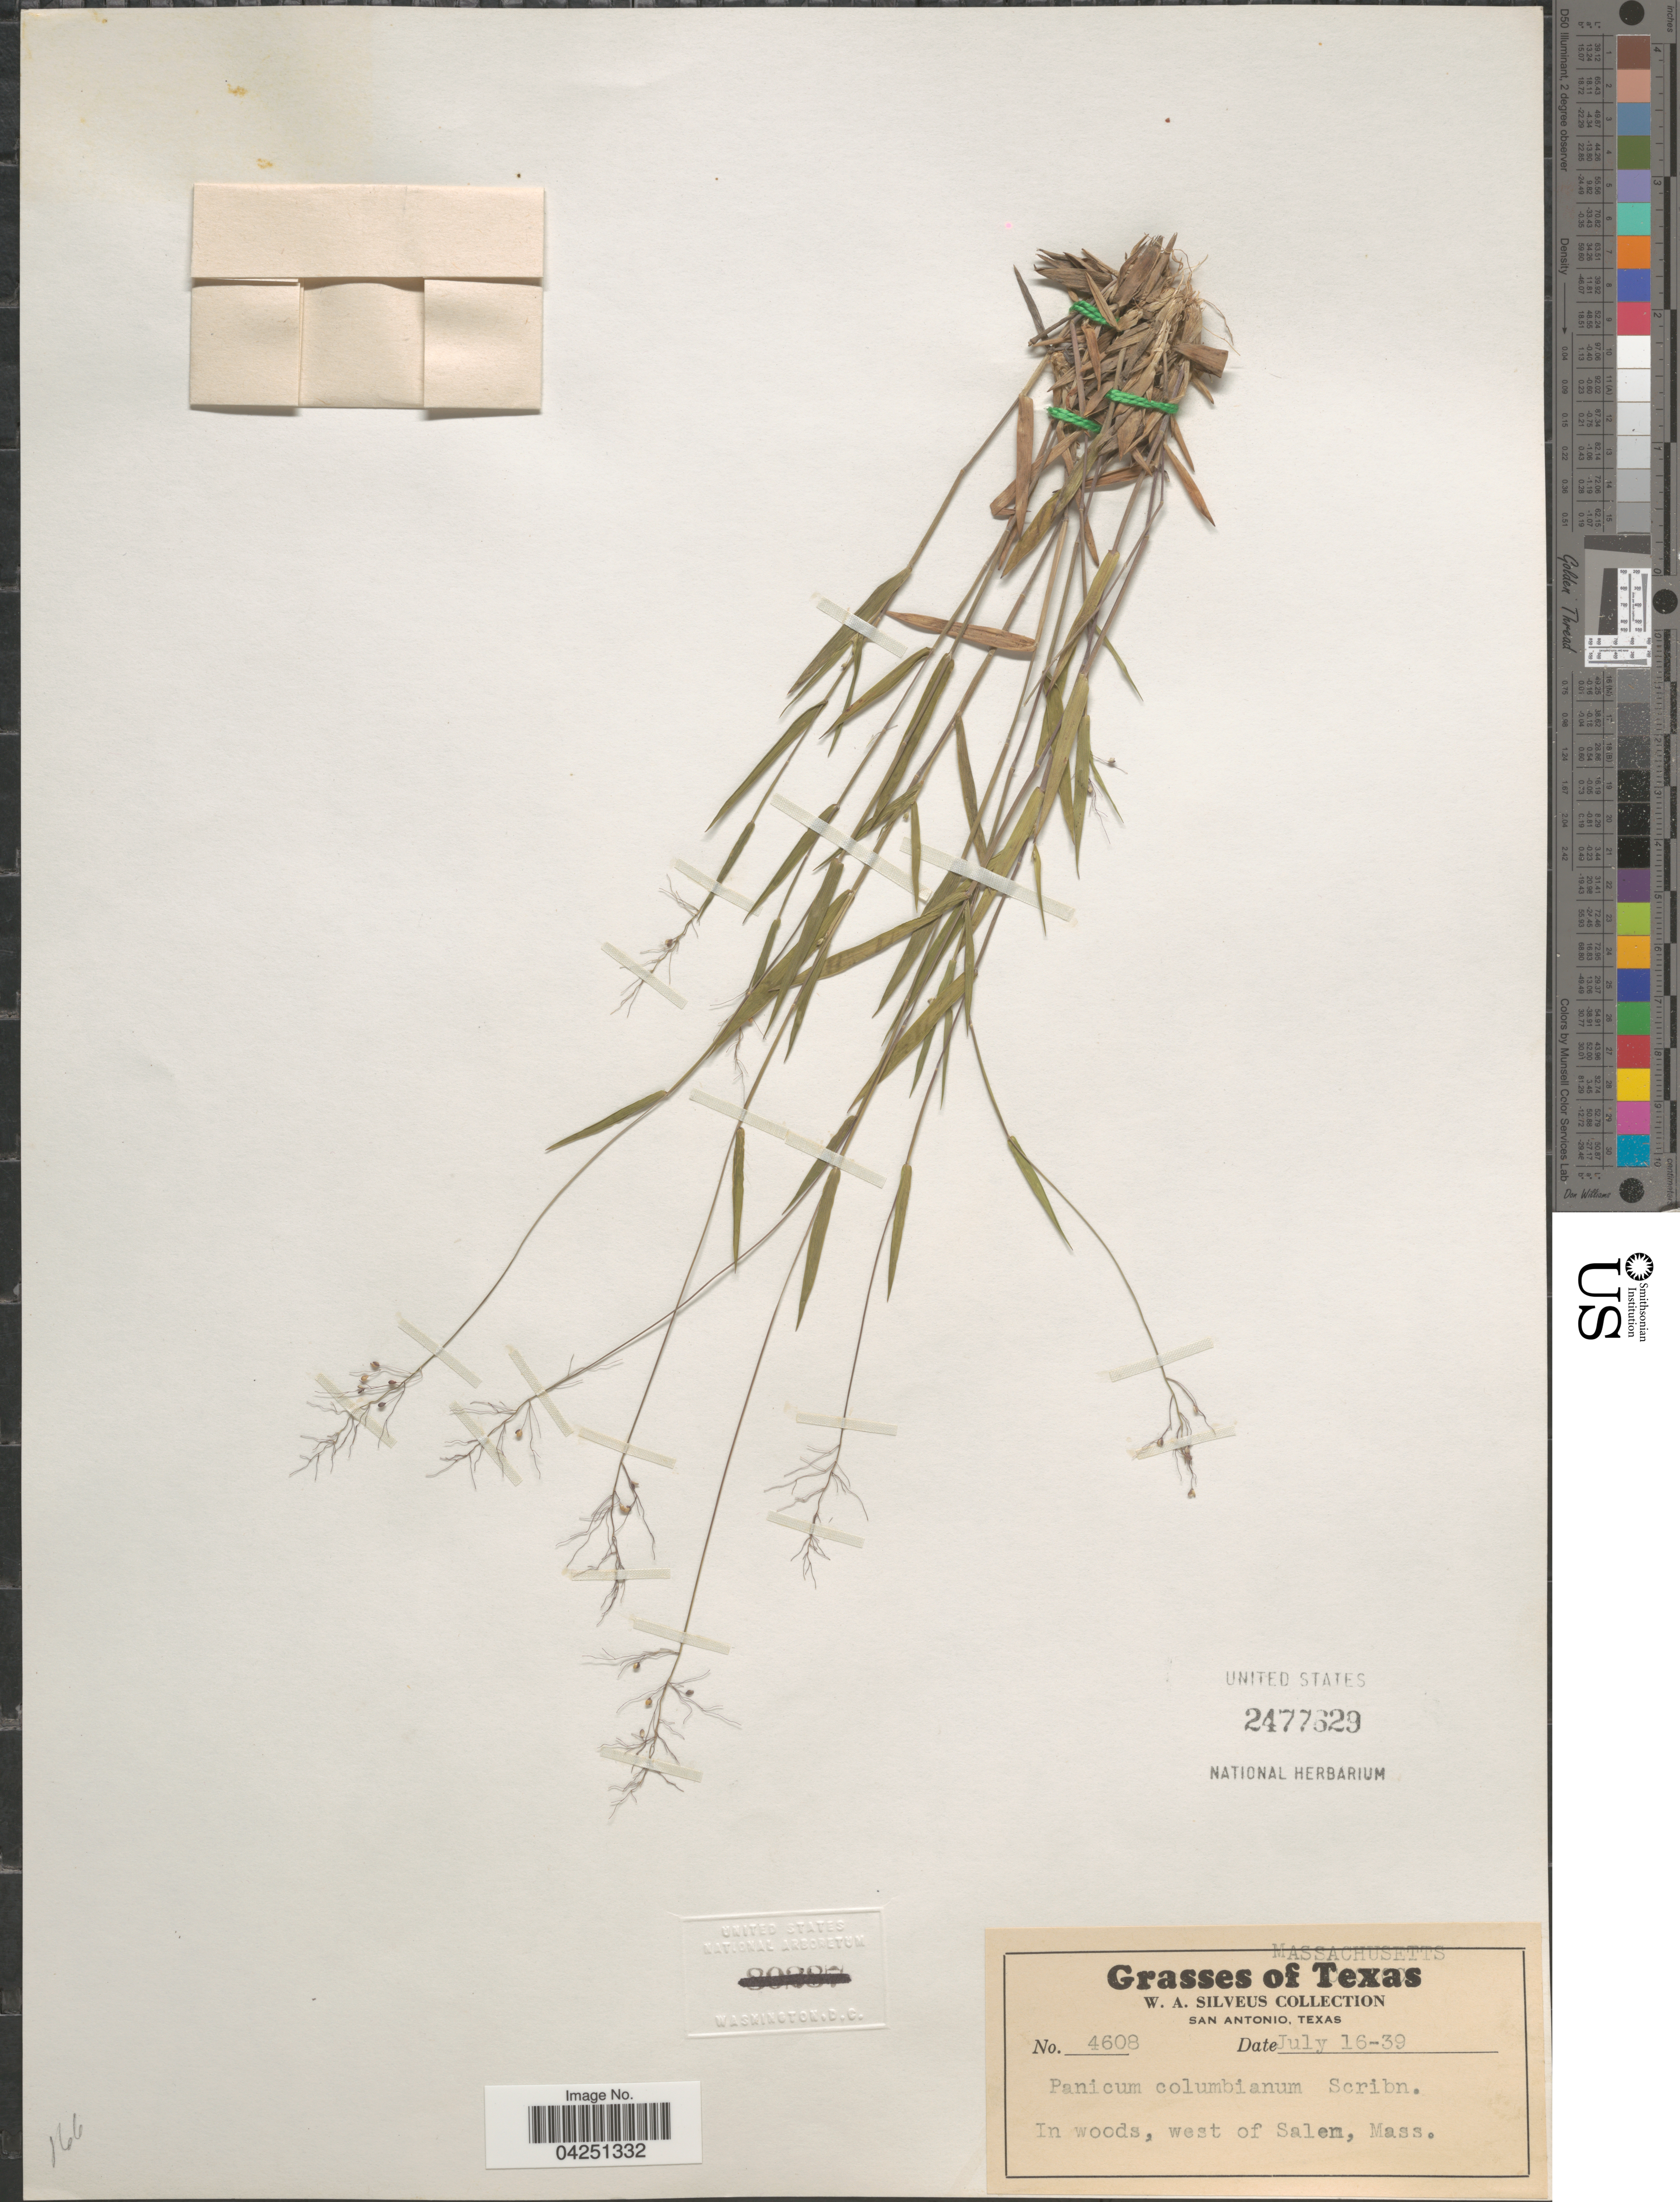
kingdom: Plantae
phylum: Tracheophyta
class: Liliopsida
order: Poales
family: Poaceae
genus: Dichanthelium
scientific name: Dichanthelium acuminatum var. acuminatum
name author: (Sw.) Gould & C.A. Clark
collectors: W. Silveus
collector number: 4608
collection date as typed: Transcribed d/m/y: 16/7/39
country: United States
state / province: Massachusetts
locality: In woods, west of Salem.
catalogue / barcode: US 2477629